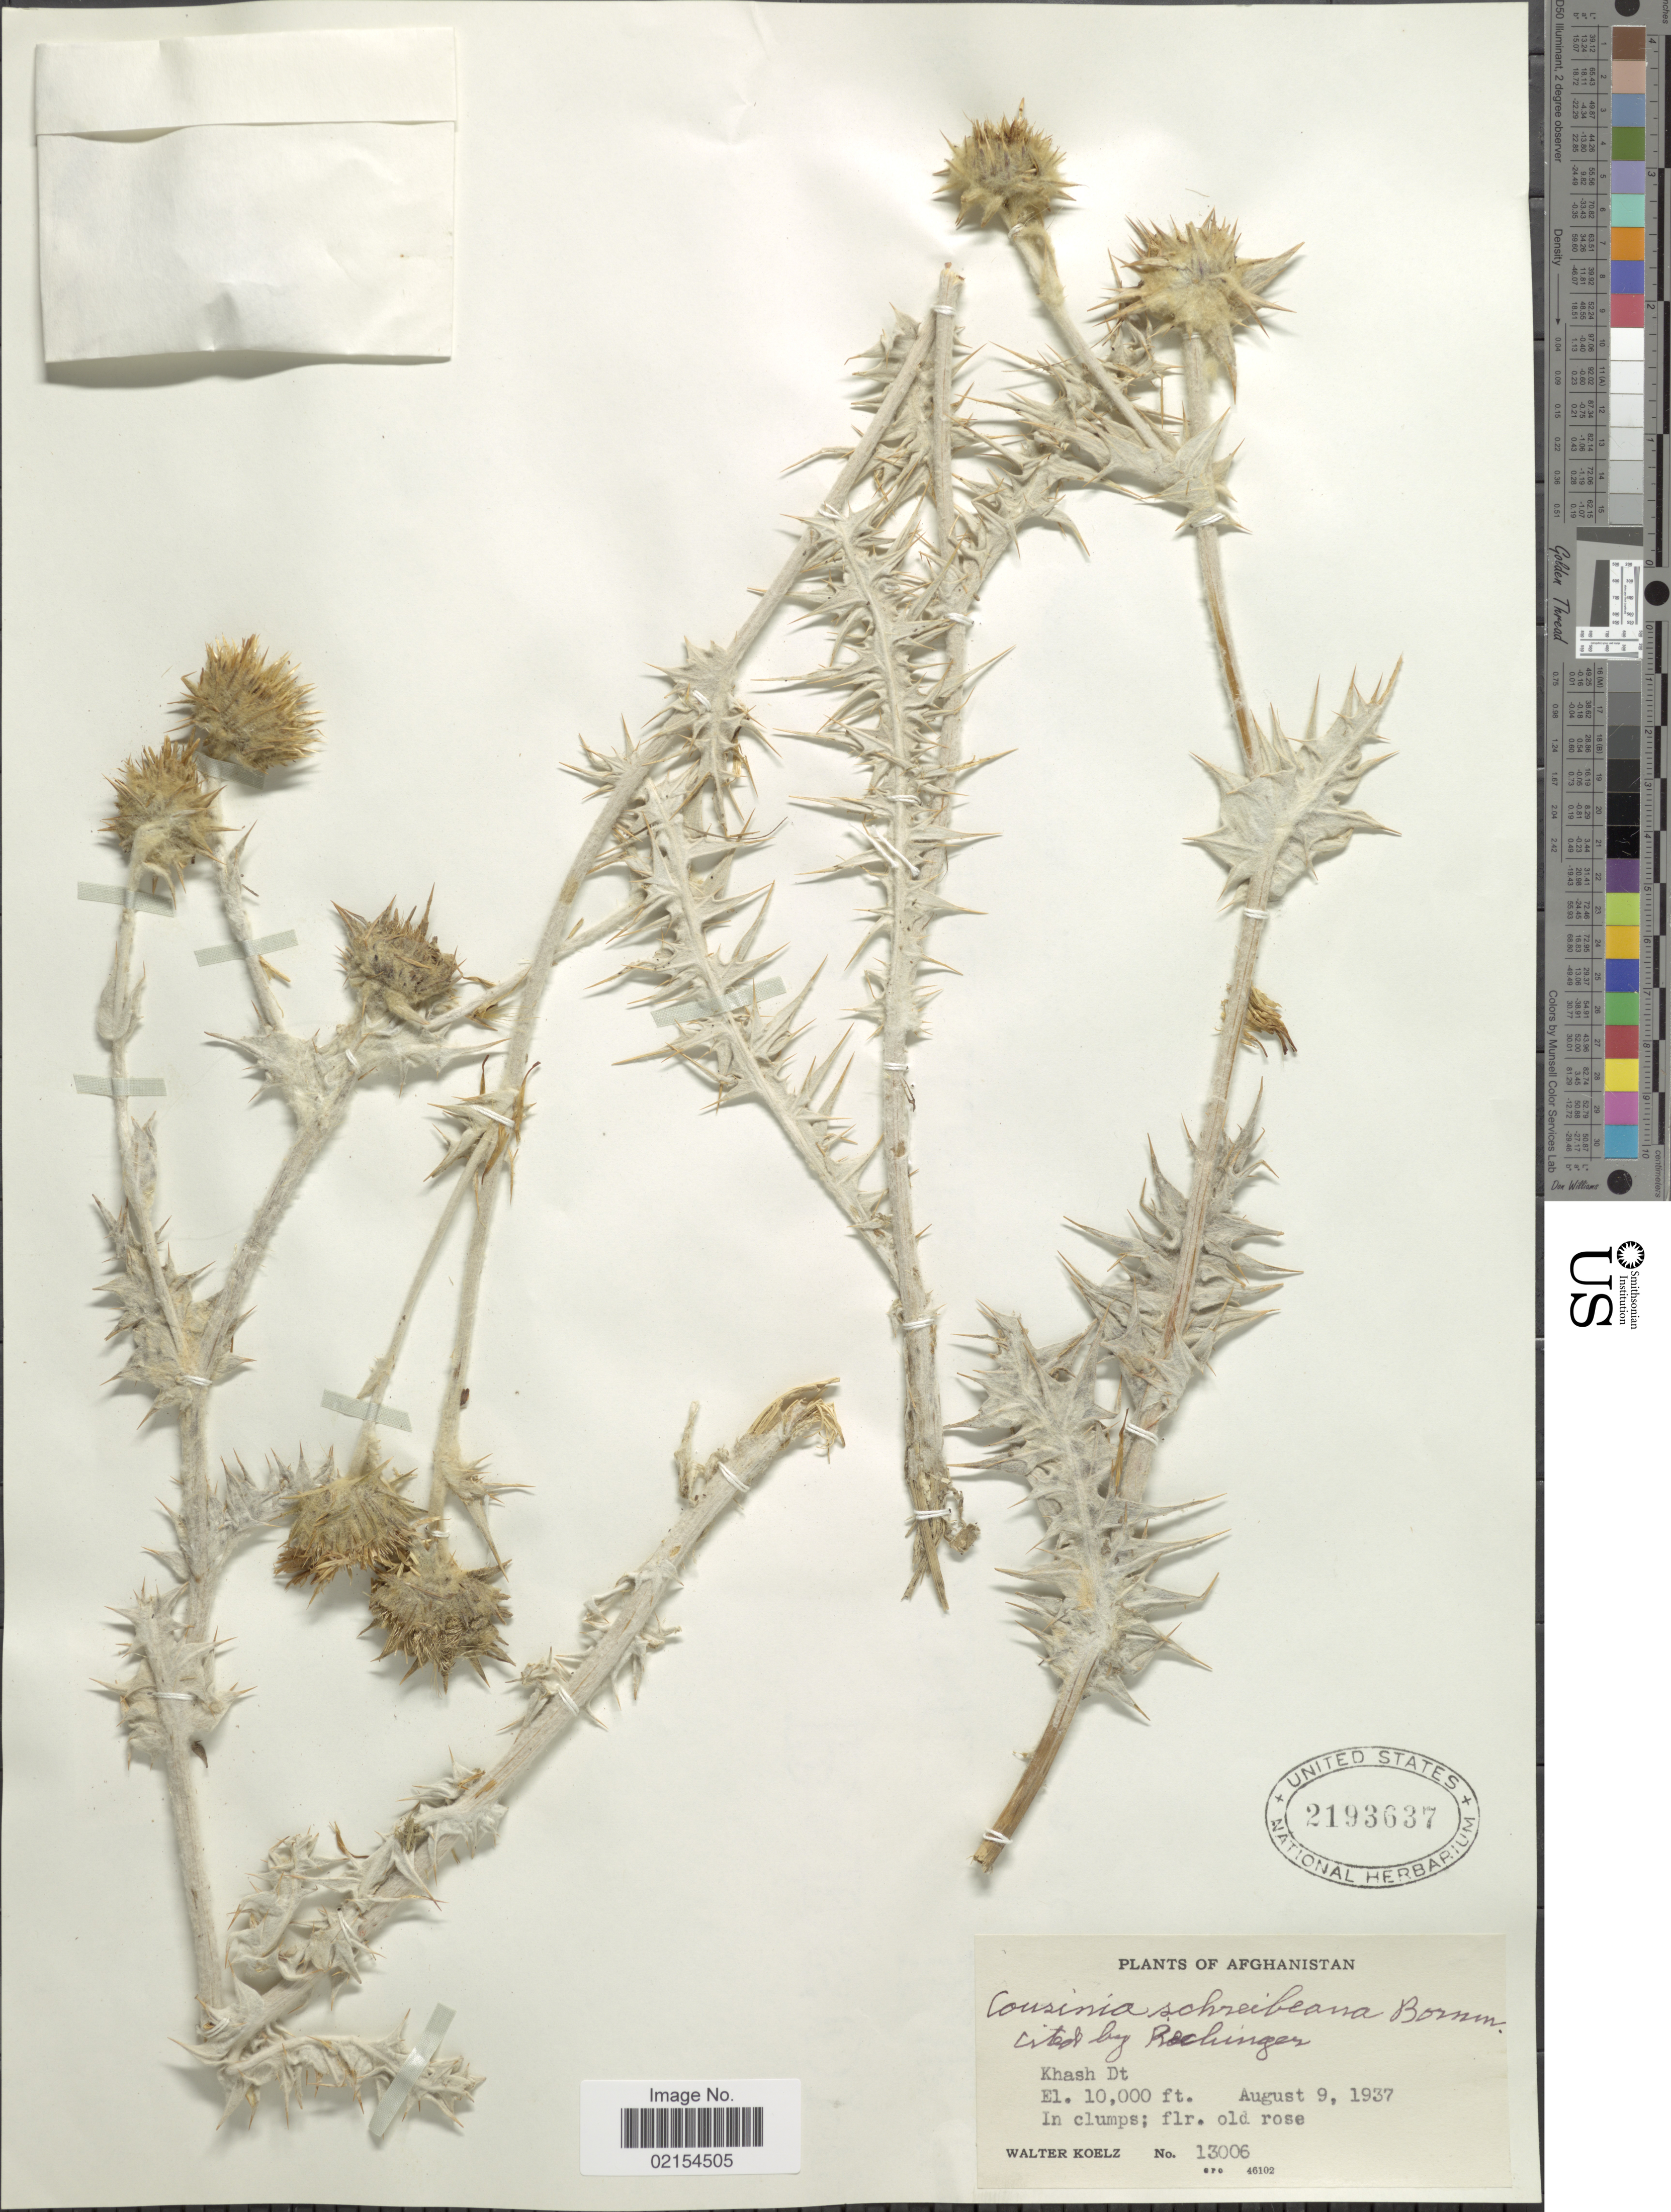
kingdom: Plantae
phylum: Tracheophyta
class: Magnoliopsida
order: Asterales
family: Asteraceae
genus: Cousinia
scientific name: Cousinia scheibeana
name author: Bornm.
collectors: W. N. Koelz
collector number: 13006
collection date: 1937-08-09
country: Afghanistan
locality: Khash Dt.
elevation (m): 3048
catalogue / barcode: US 2193637